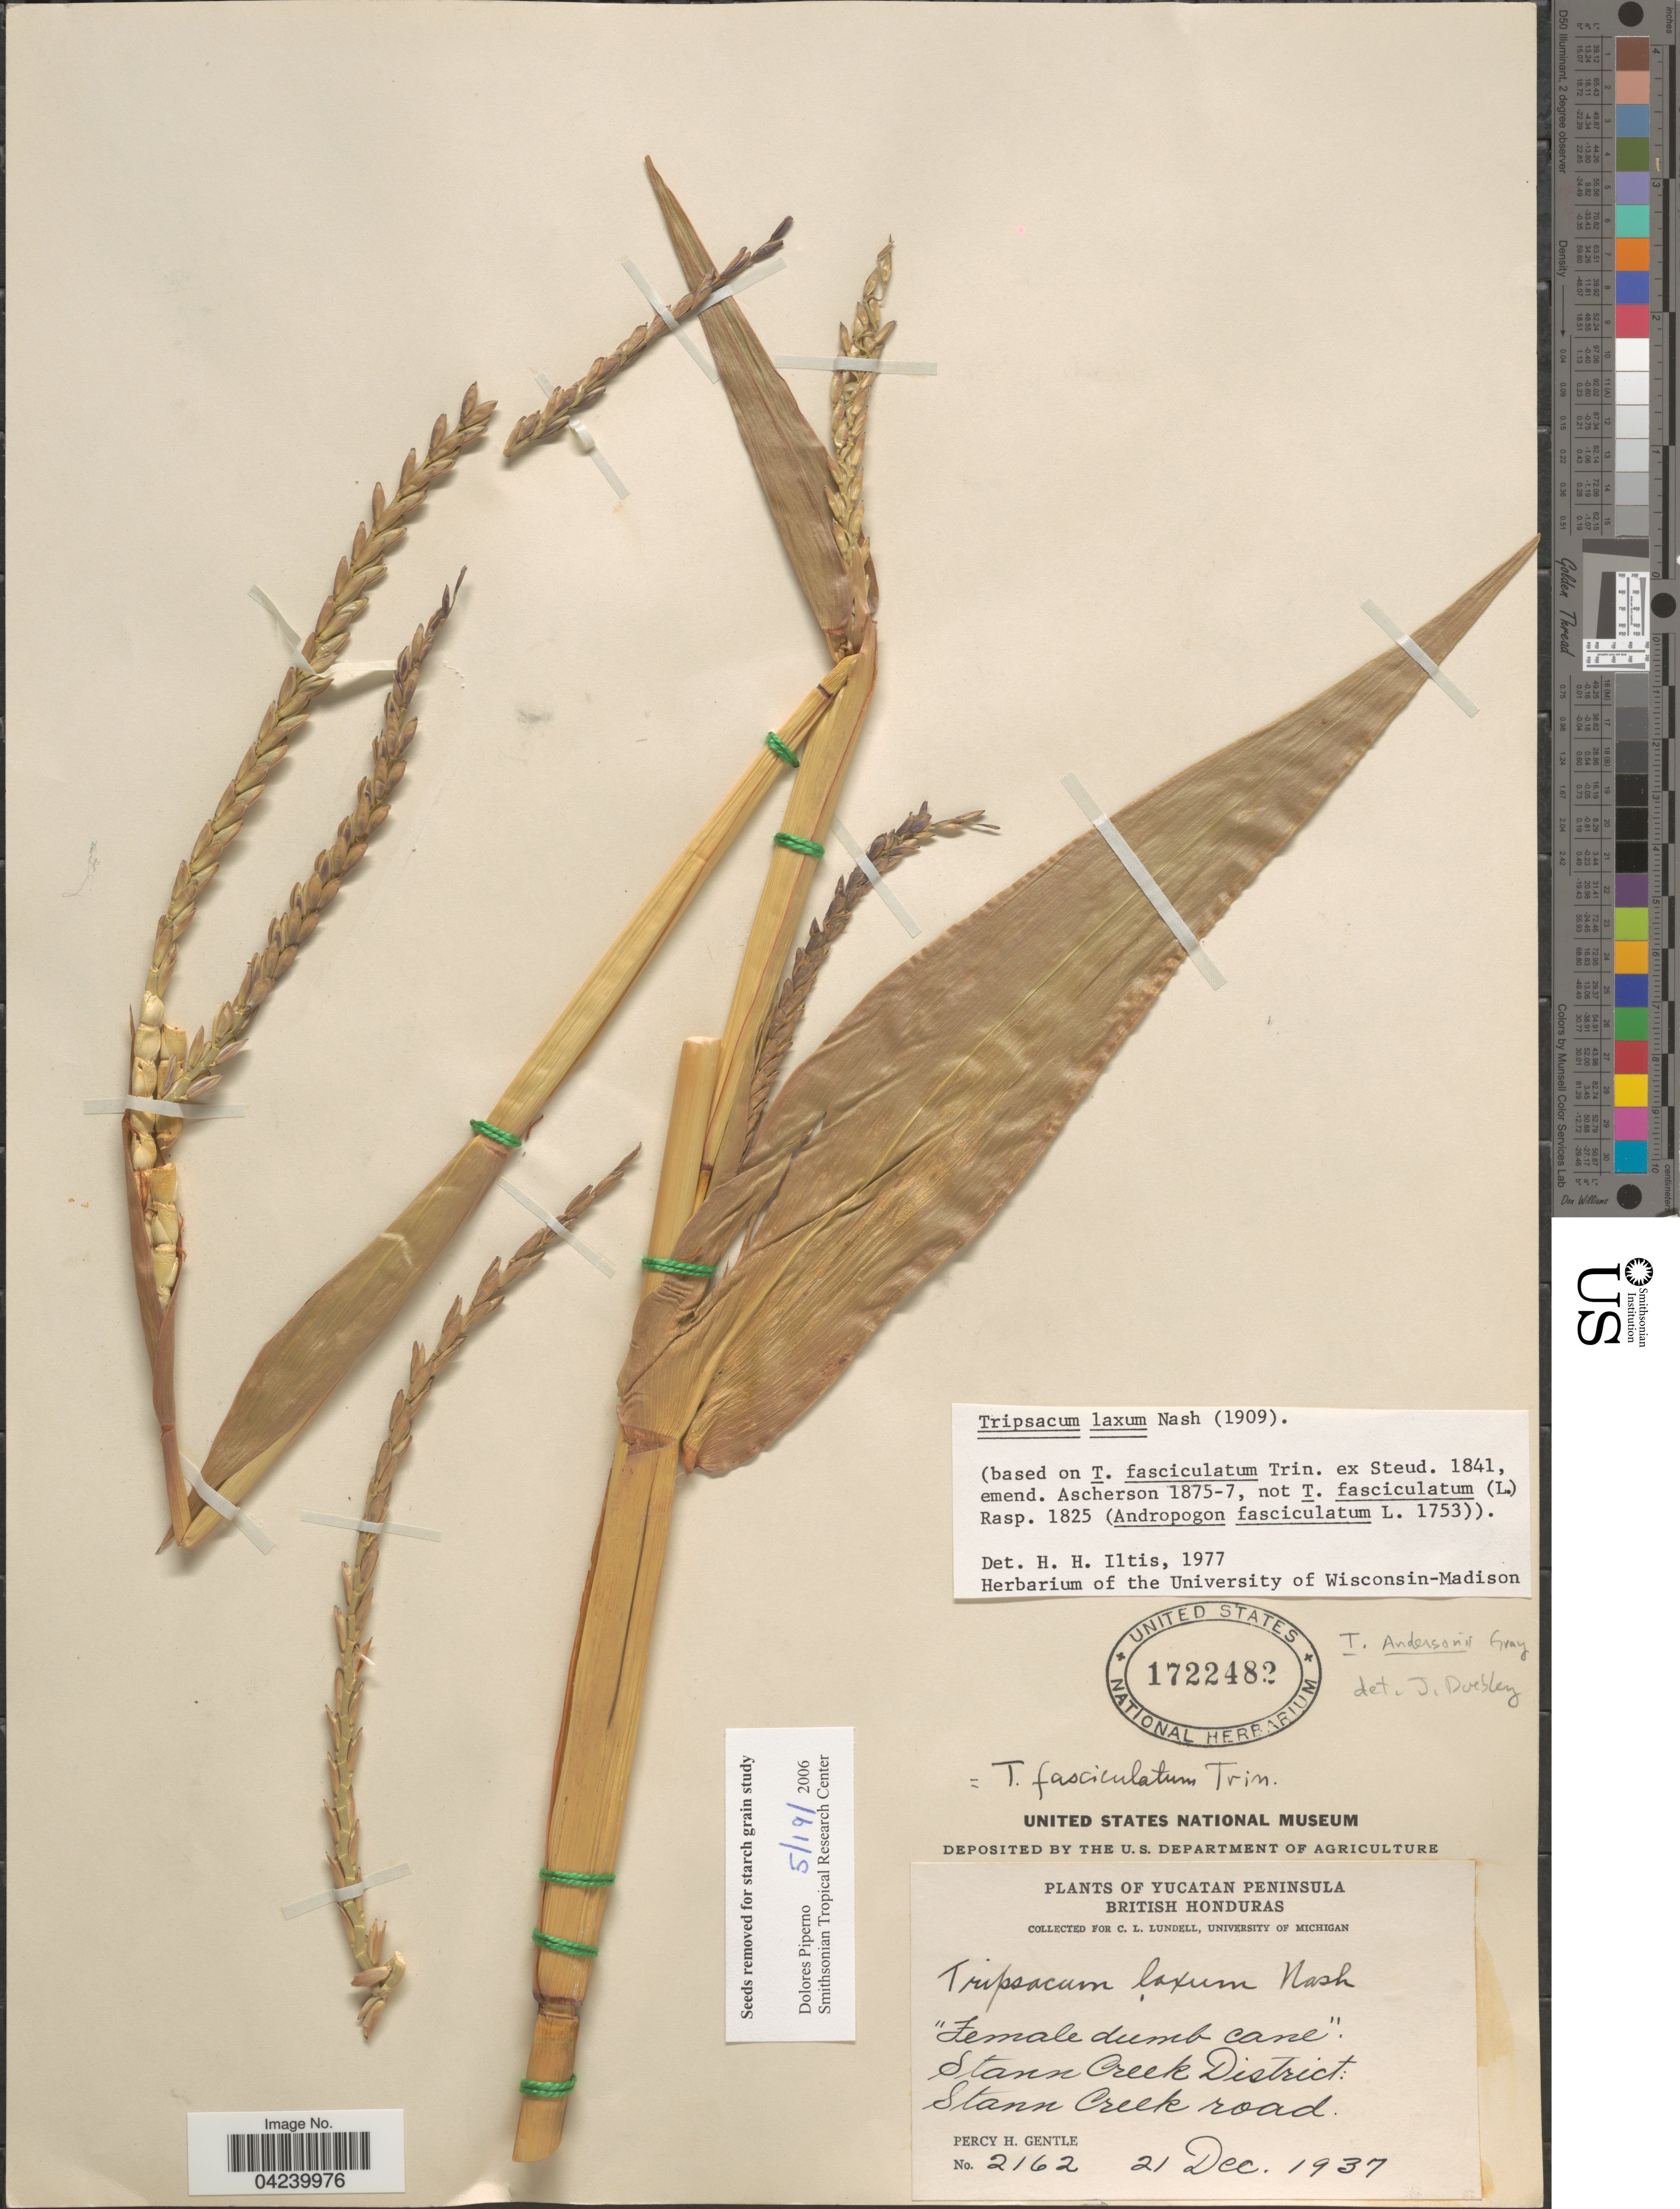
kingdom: Plantae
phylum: Tracheophyta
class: Liliopsida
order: Poales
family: Poaceae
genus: Tripsacum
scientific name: Tripsacum laxum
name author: Nash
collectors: P. H. Gentle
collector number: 2162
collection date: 1937-12-21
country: Belize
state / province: Stann Creek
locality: Yucatan Peninsula. British Honduras. Stann Creek District. Stann Creek road.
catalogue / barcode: US 1722482